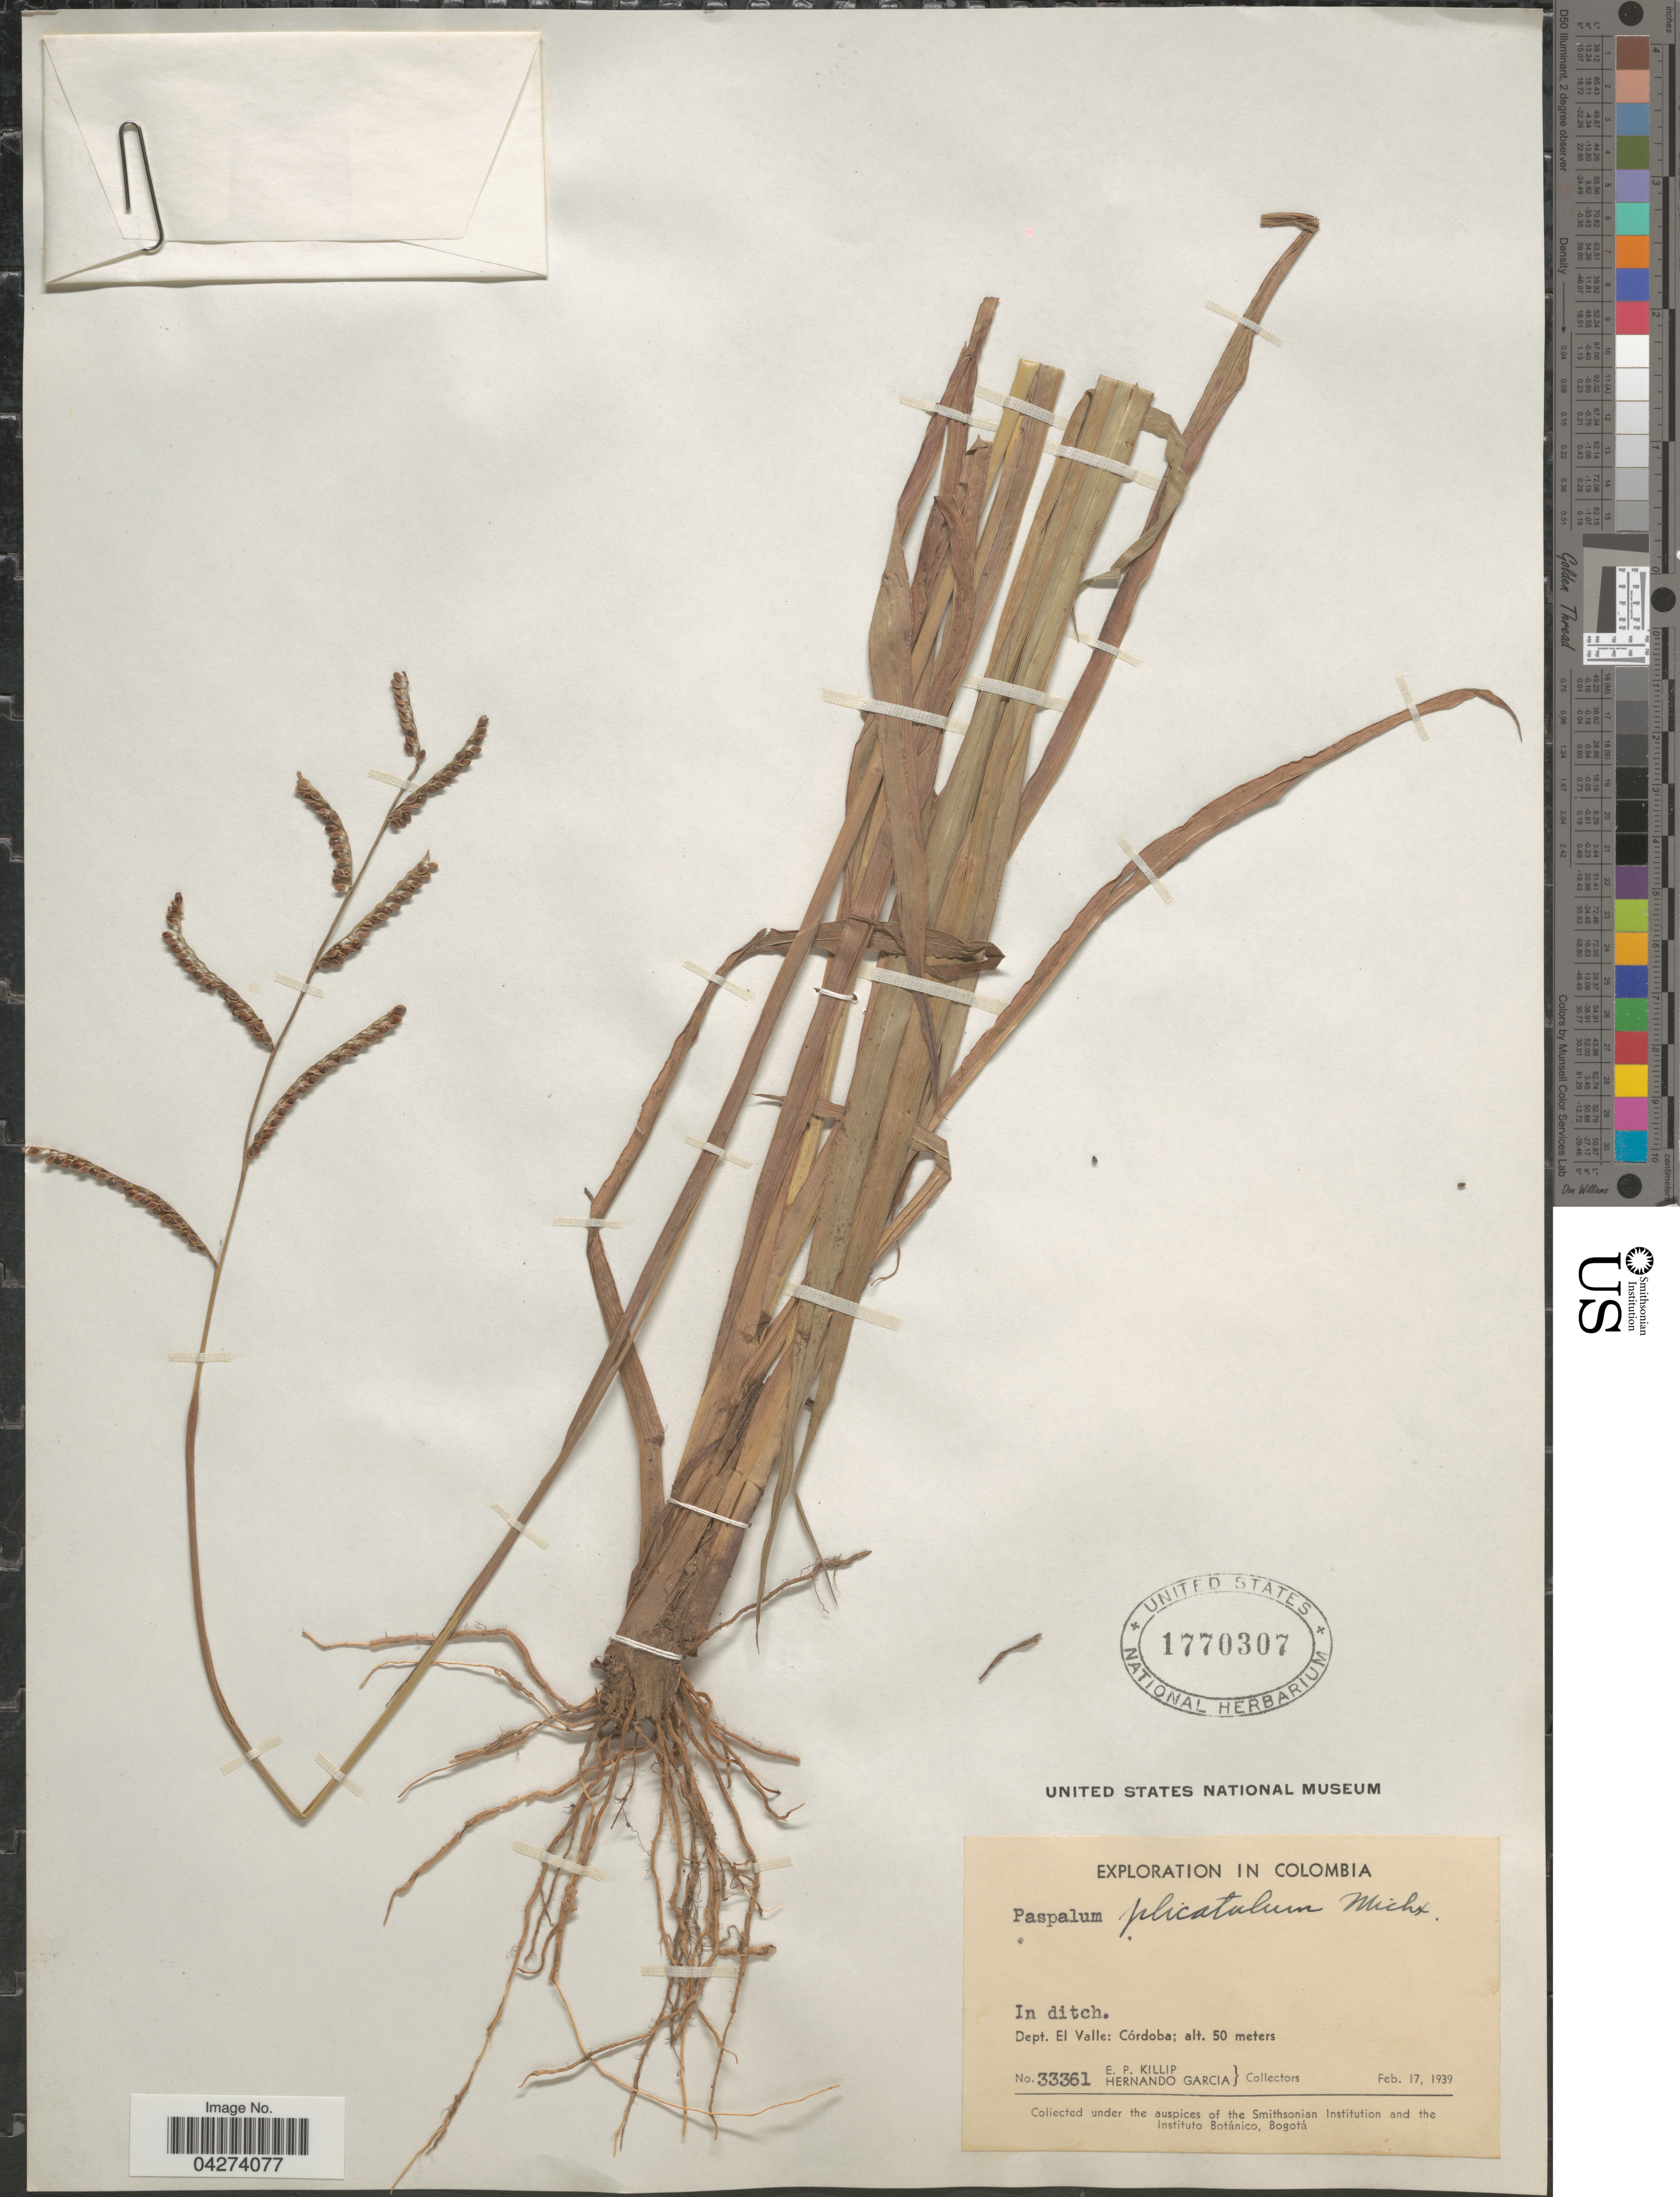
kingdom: Plantae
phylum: Tracheophyta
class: Liliopsida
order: Poales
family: Poaceae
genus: Paspalum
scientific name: Paspalum plicatulum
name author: Michx.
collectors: E. P. Killip & H. Garcia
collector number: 33361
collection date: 1939-02-17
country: Colombia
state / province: Valle del Cauca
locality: Exploration in Colombia. In ditch. Dept. El Valle: Córdoba.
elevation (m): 50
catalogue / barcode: US 1770307